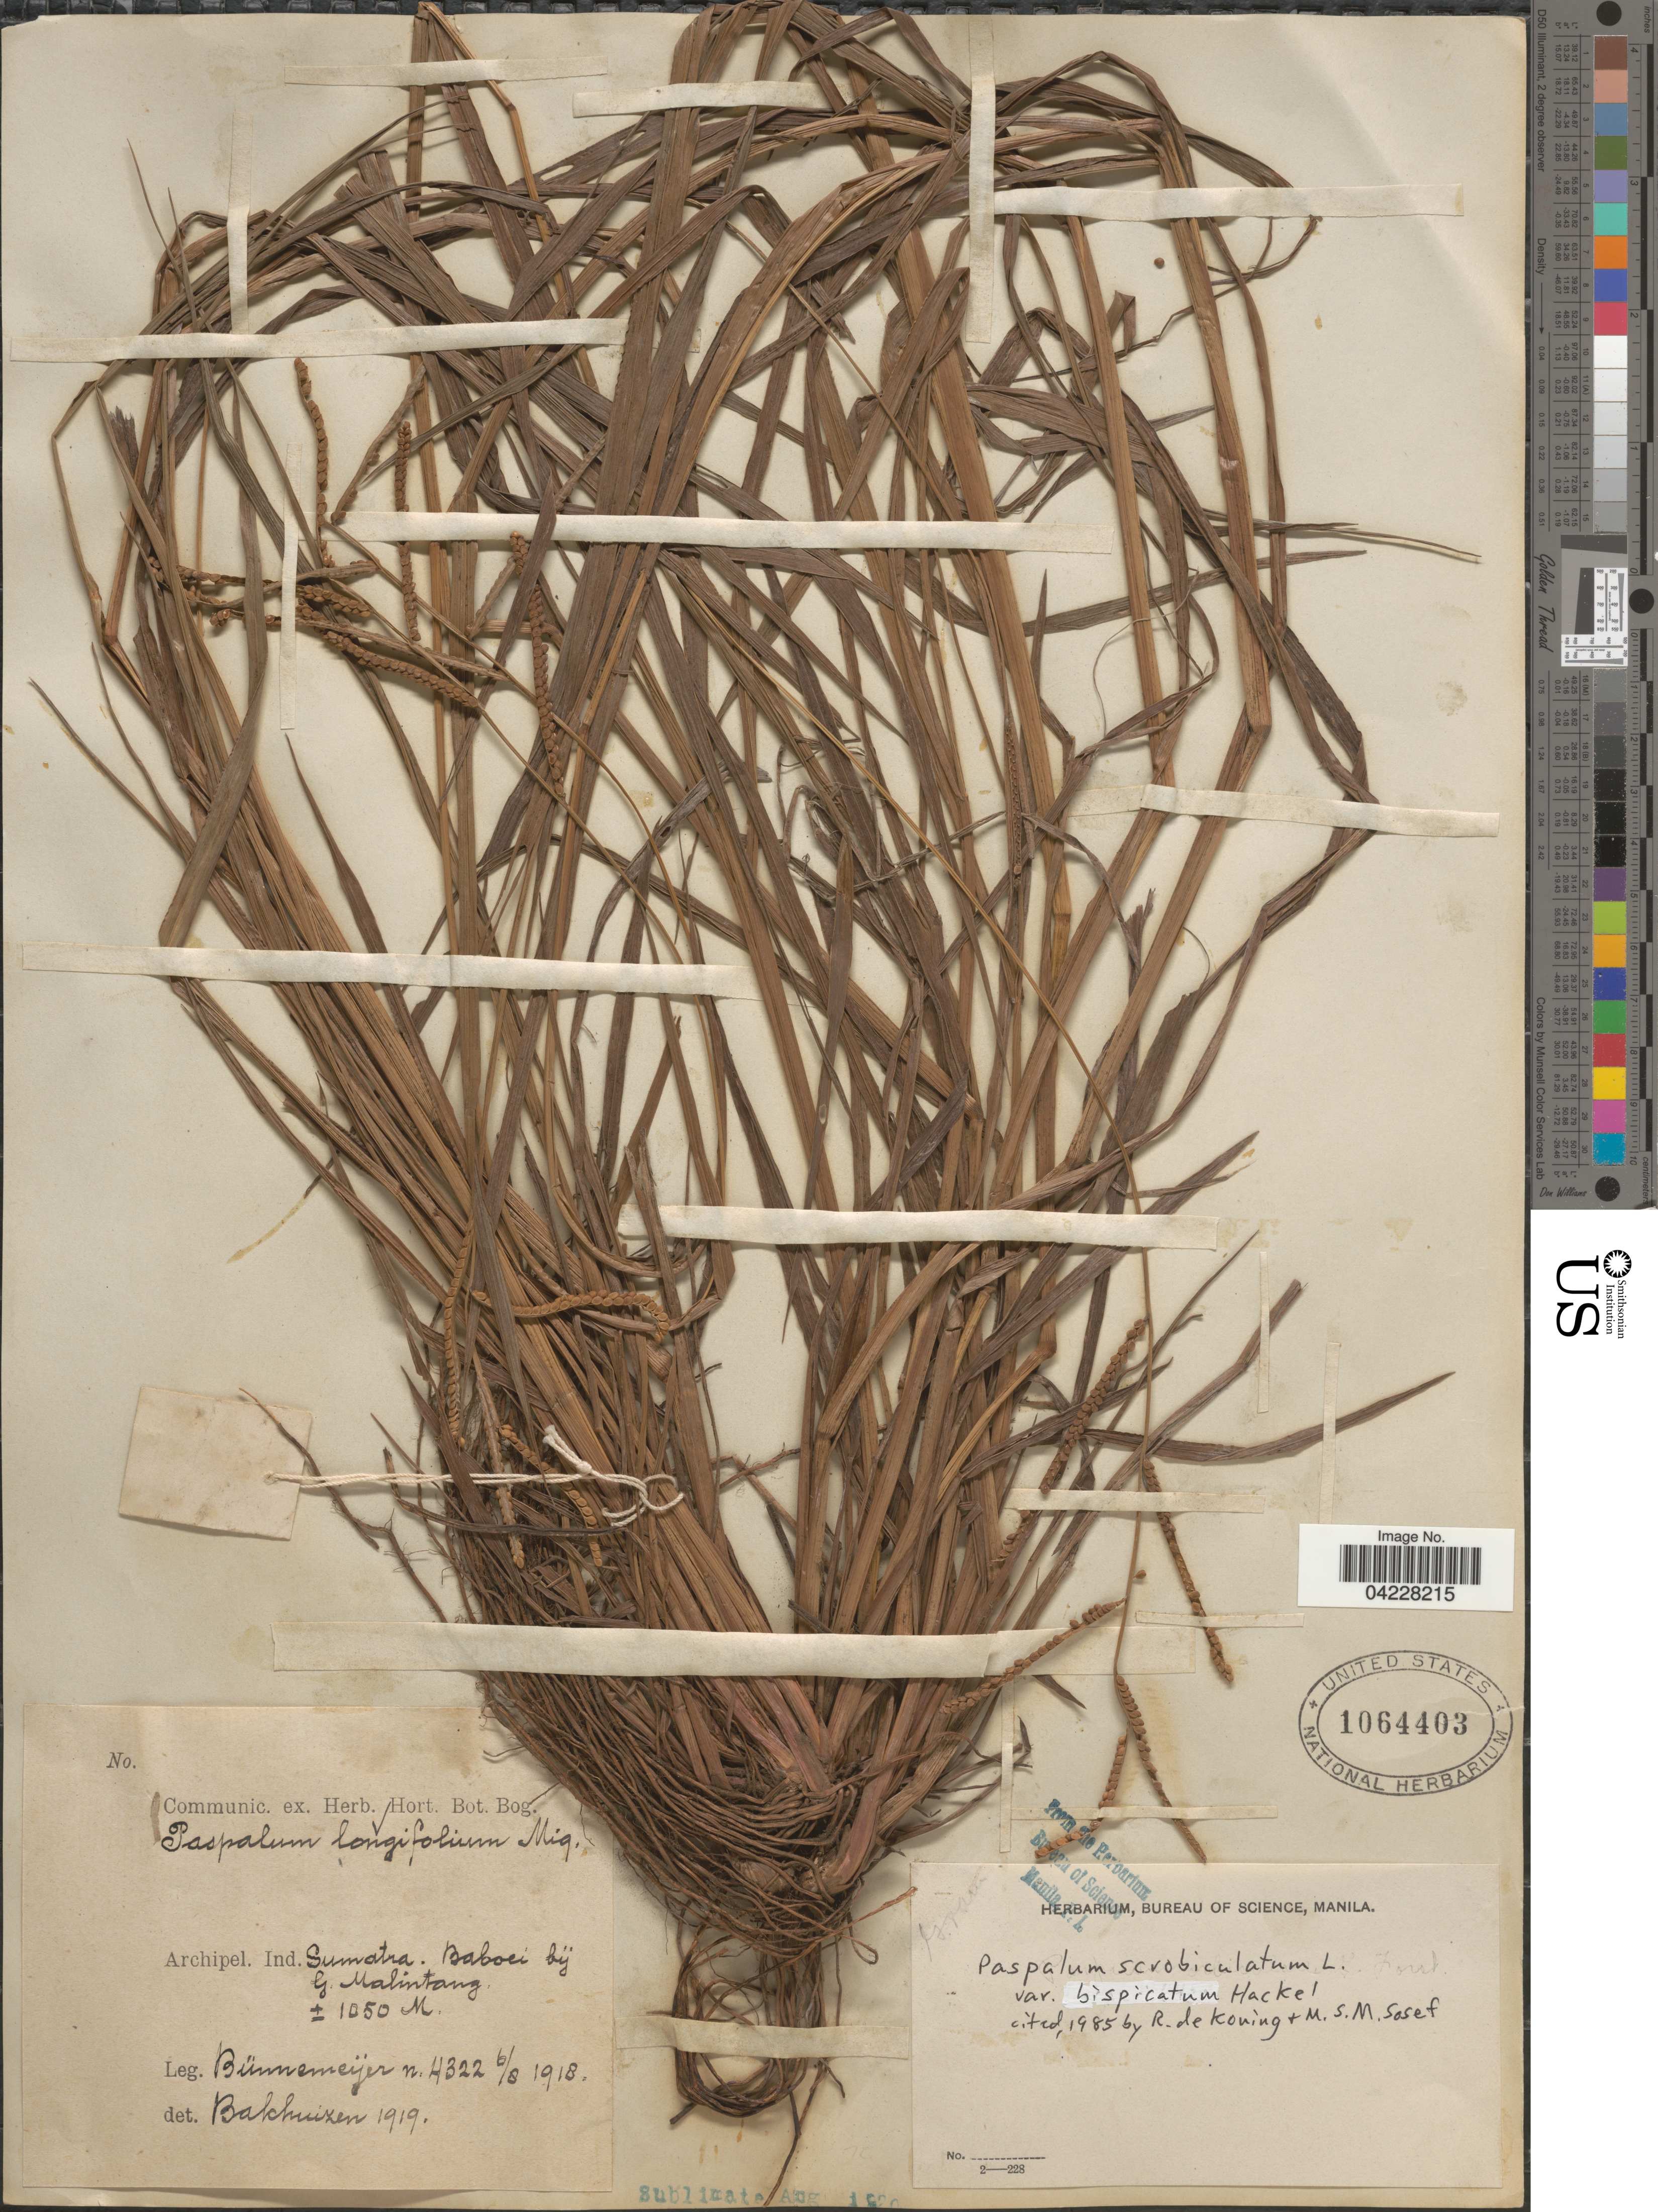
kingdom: Plantae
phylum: Tracheophyta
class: Liliopsida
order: Poales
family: Poaceae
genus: Paspalum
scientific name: Paspalum scrobiculatum var. bispicatum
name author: Hack. ex Merr.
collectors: -. Bunnemeijer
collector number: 4322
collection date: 1918-08-06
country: Indonesia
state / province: Sumatra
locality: Archipel. Ind. Sumatra. Baboei bij G. Malintang.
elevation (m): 1050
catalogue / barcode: US 1064403